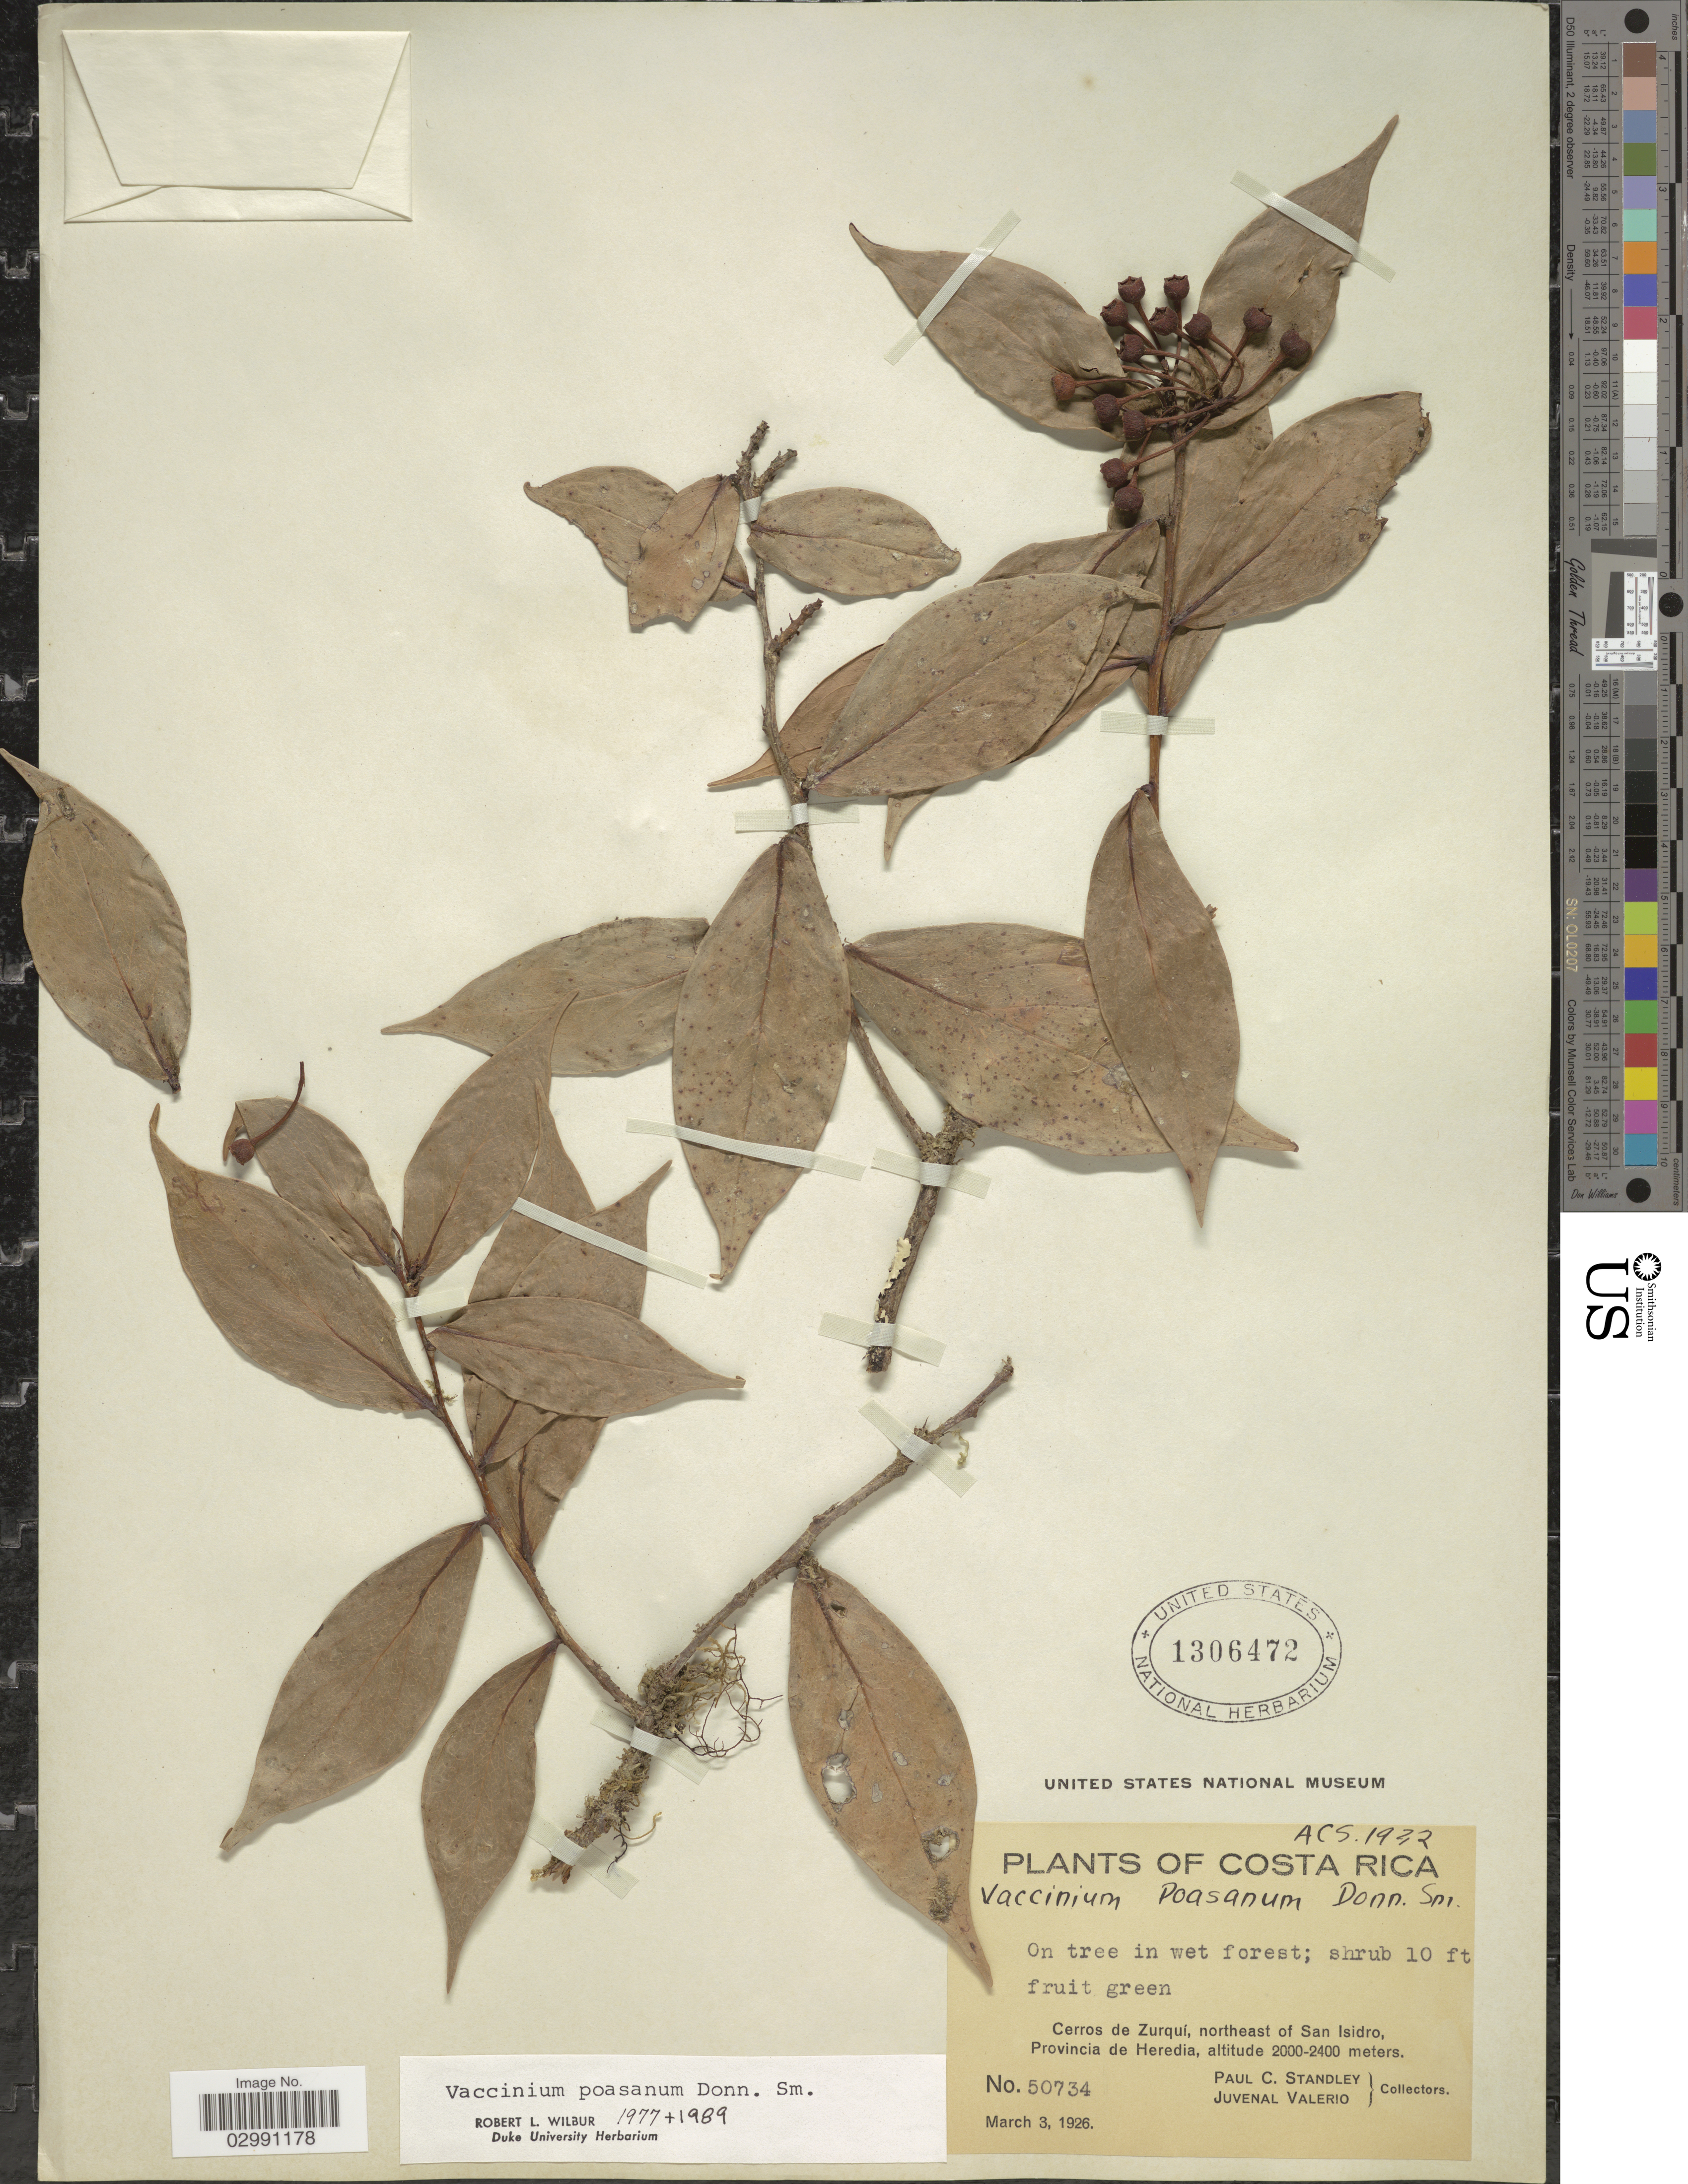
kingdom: Plantae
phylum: Tracheophyta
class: Magnoliopsida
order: Ericales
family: Ericaceae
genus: Vaccinium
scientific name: Vaccinium poasanum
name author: Donn. Sm.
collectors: P. C. Standley & J. Valerio R.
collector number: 50734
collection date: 1926-03-03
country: Costa Rica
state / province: Heredia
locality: Cerros de Zurquí, northeast of San Isidro.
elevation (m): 2000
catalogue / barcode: US 1306472